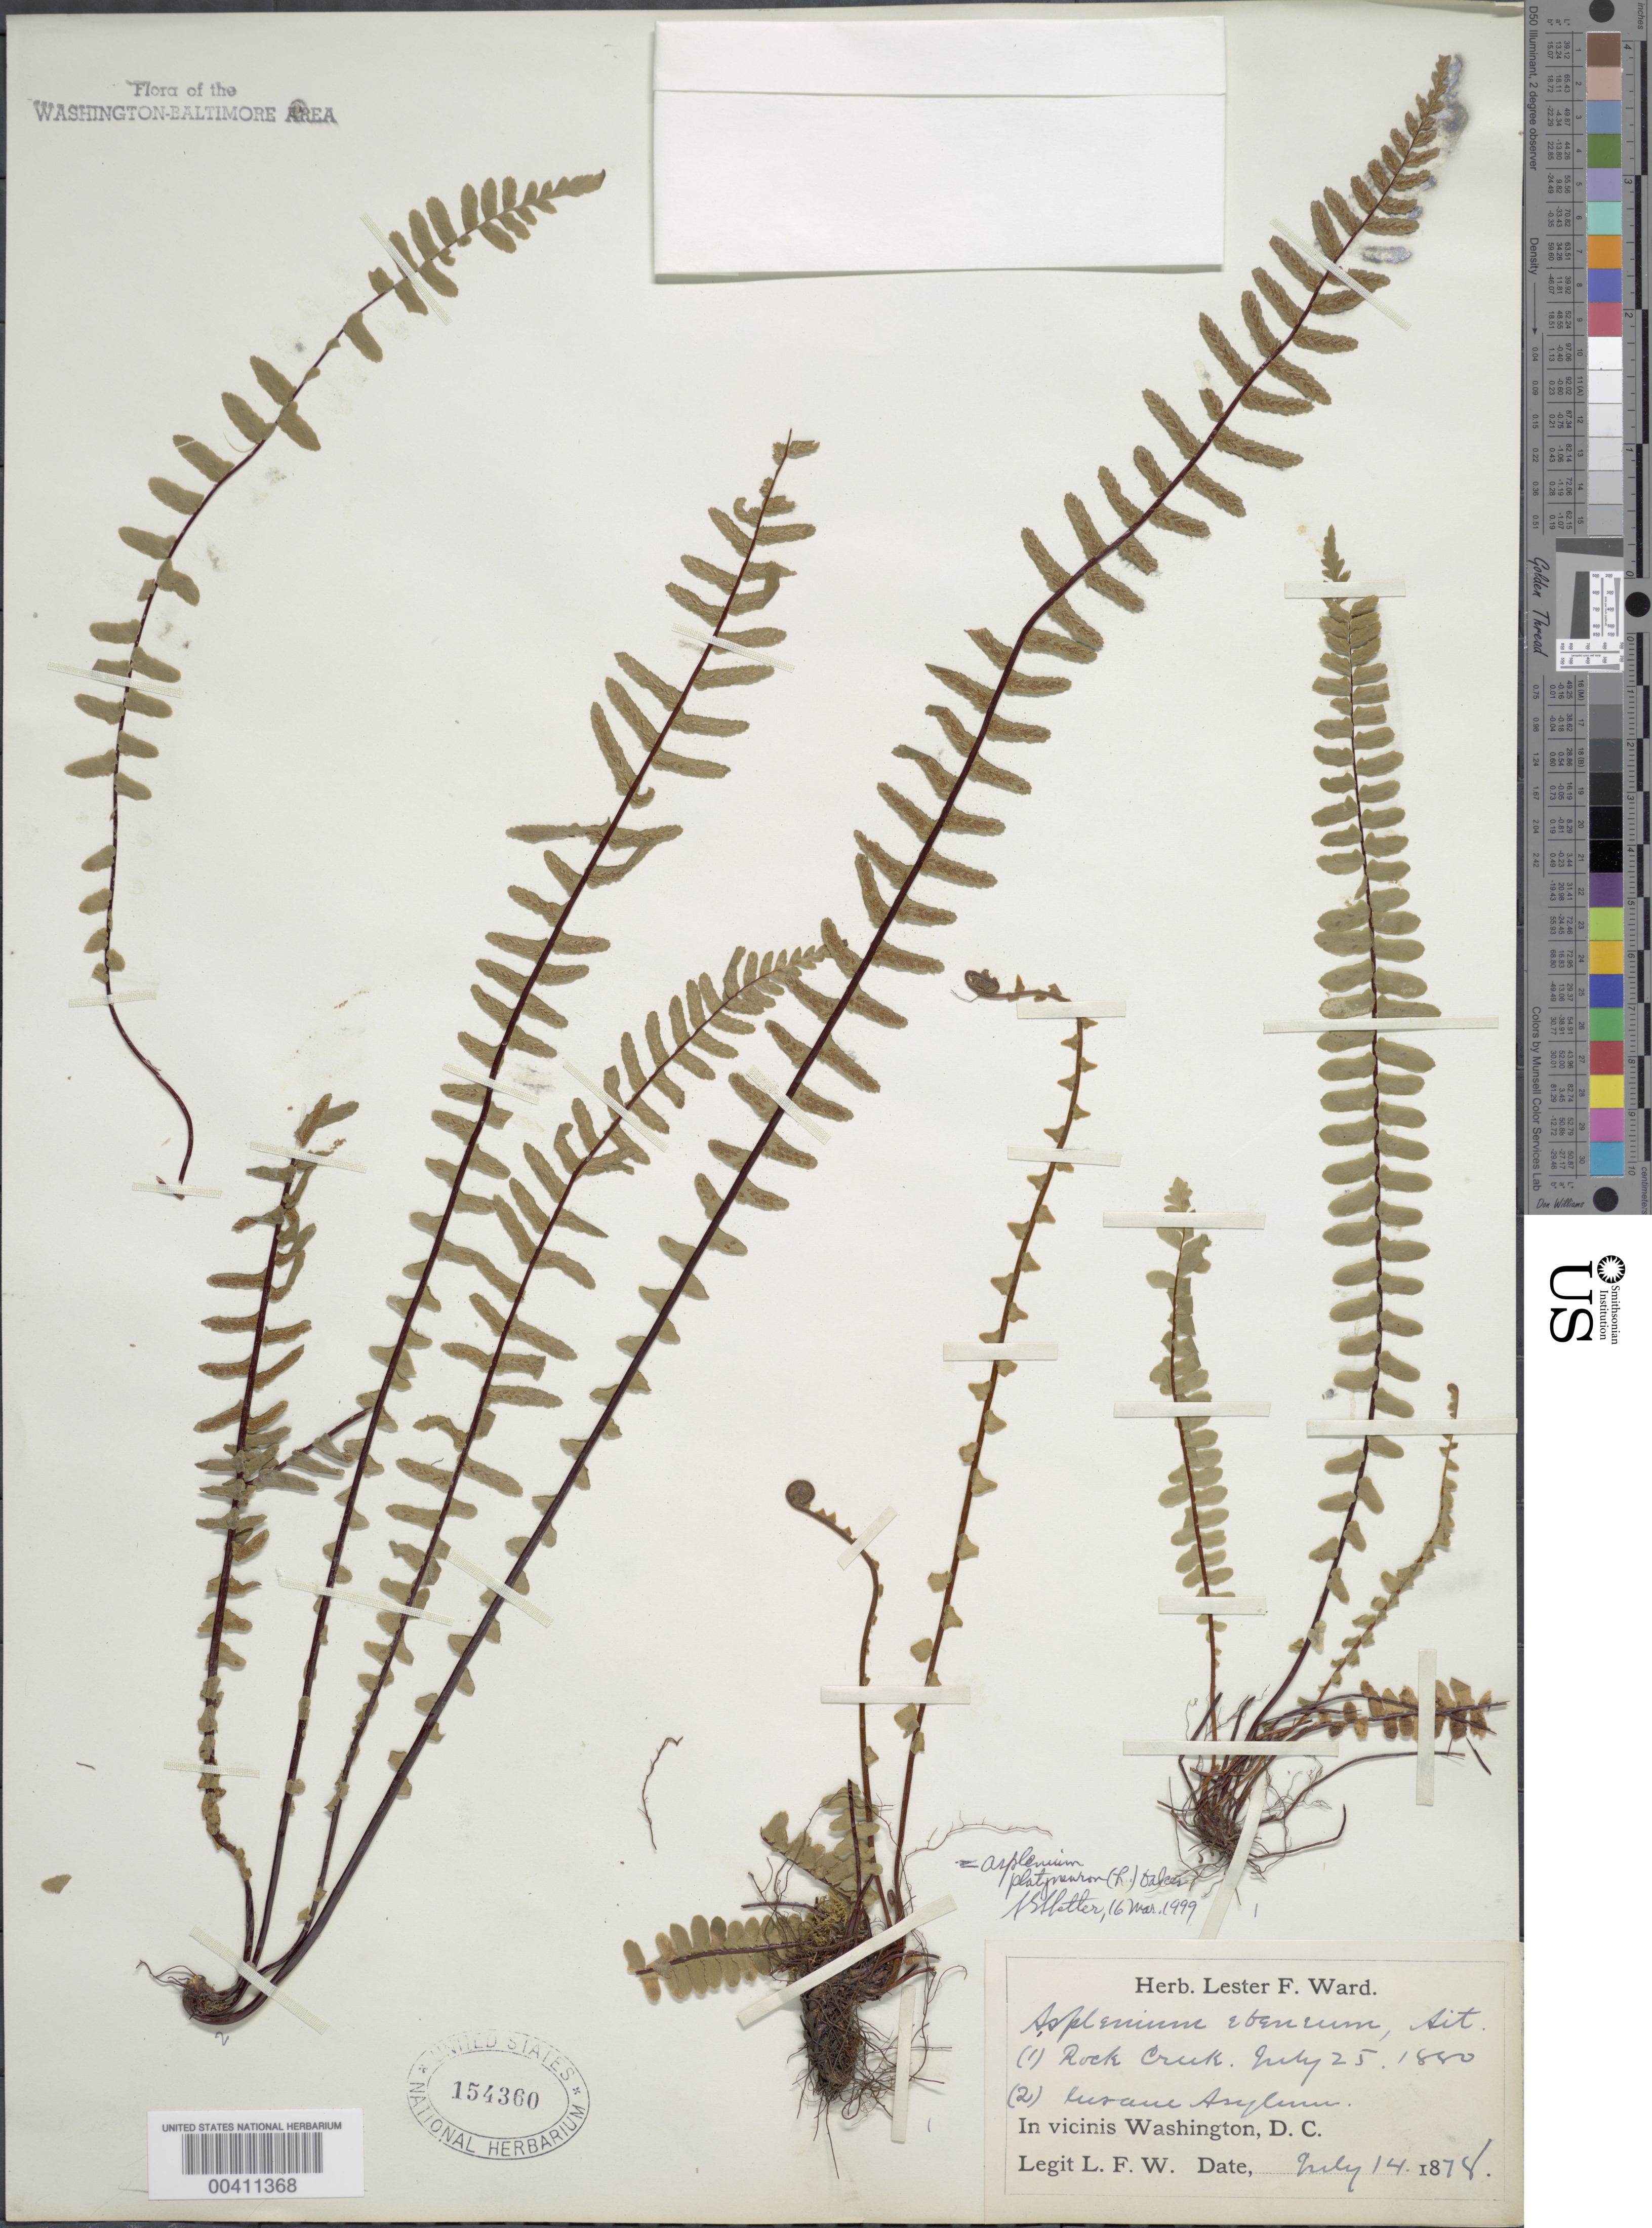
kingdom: Plantae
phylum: Tracheophyta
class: Polypodiopsida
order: Polypodiales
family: Aspleniaceae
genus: Asplenium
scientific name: Asplenium platyneuron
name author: (L.) Britton, Stearns & Poggenb.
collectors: L. F. Ward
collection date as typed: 25 Jul 1880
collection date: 1880-07-25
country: United States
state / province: District of Columbia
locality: Rock Creek Rock Creek Park & vicinity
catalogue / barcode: US 154360